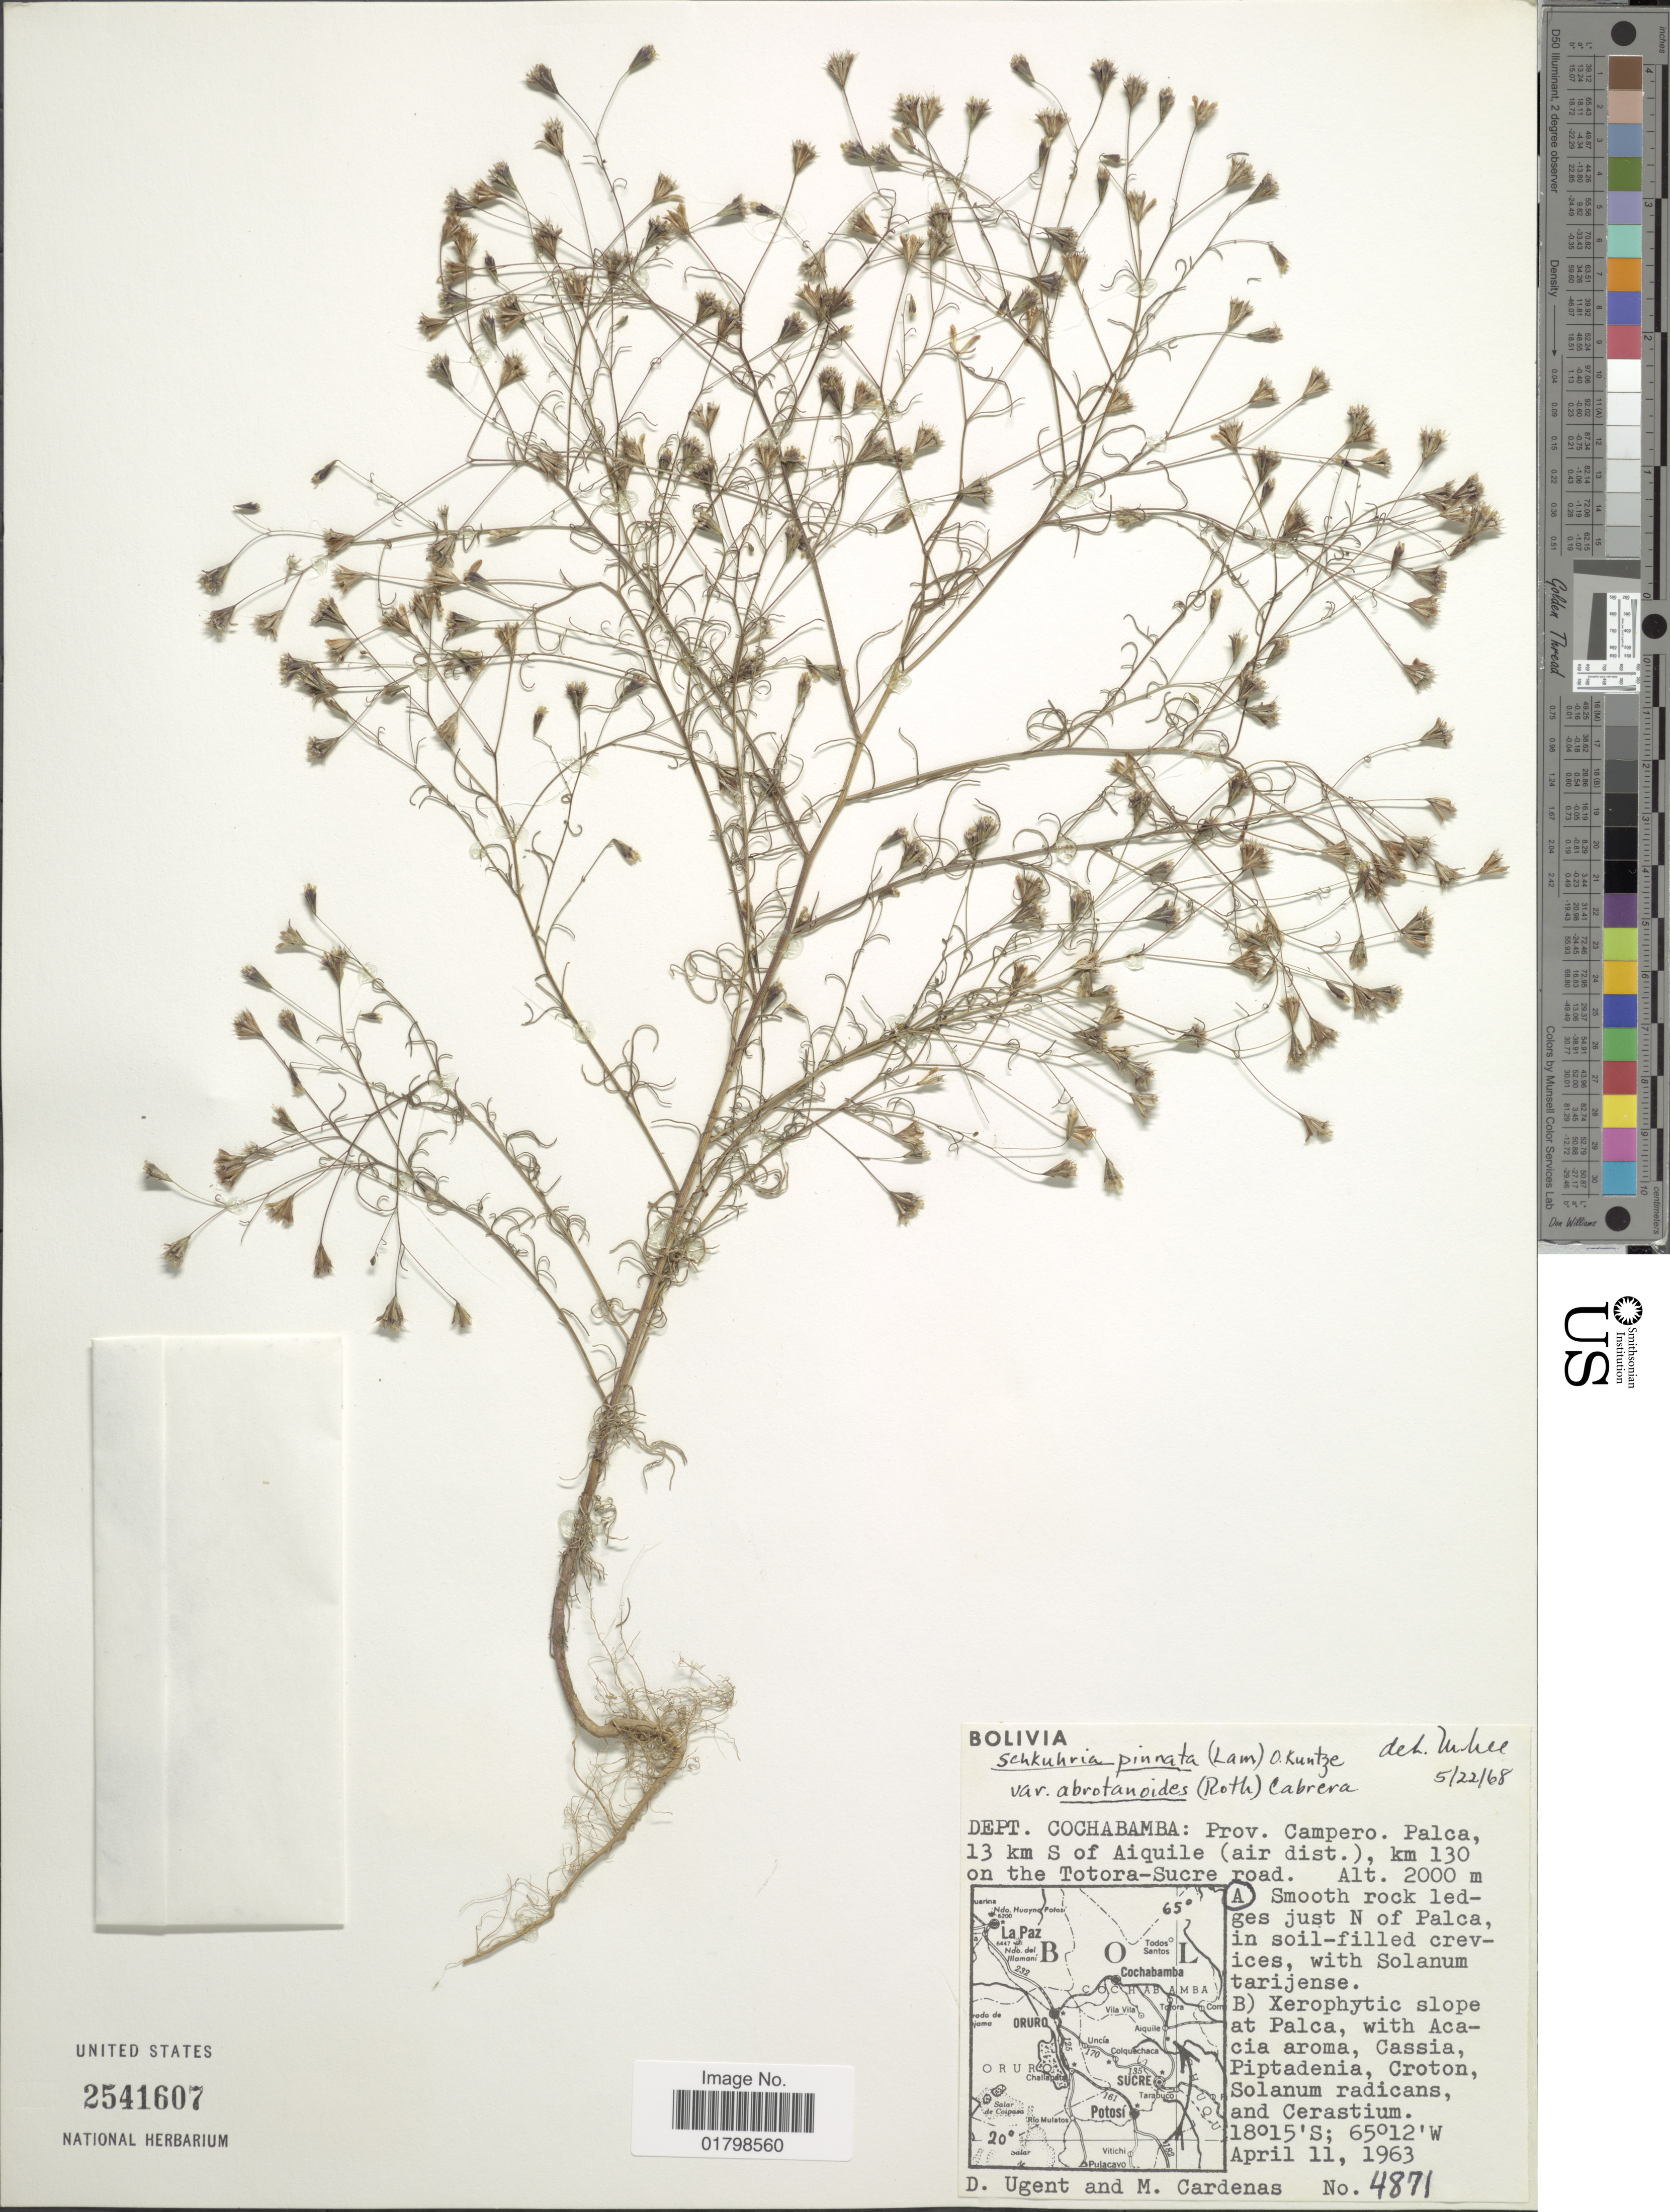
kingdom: Plantae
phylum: Tracheophyta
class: Magnoliopsida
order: Asterales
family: Asteraceae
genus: Schkuhria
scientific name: Schkuhria pinnata var. octoaristata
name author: Cabrera ex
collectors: D. Ugent & M. Cárdenas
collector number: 4871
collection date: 1963-04-11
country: Bolivia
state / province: Cochabamba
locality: Prov. Campero. Palca, 13 km S of Aiquile (air dist.), km 130 on the Totora-Sucre road. Smooth rock ledges just N of Palca.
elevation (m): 2000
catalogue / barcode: US 2541607